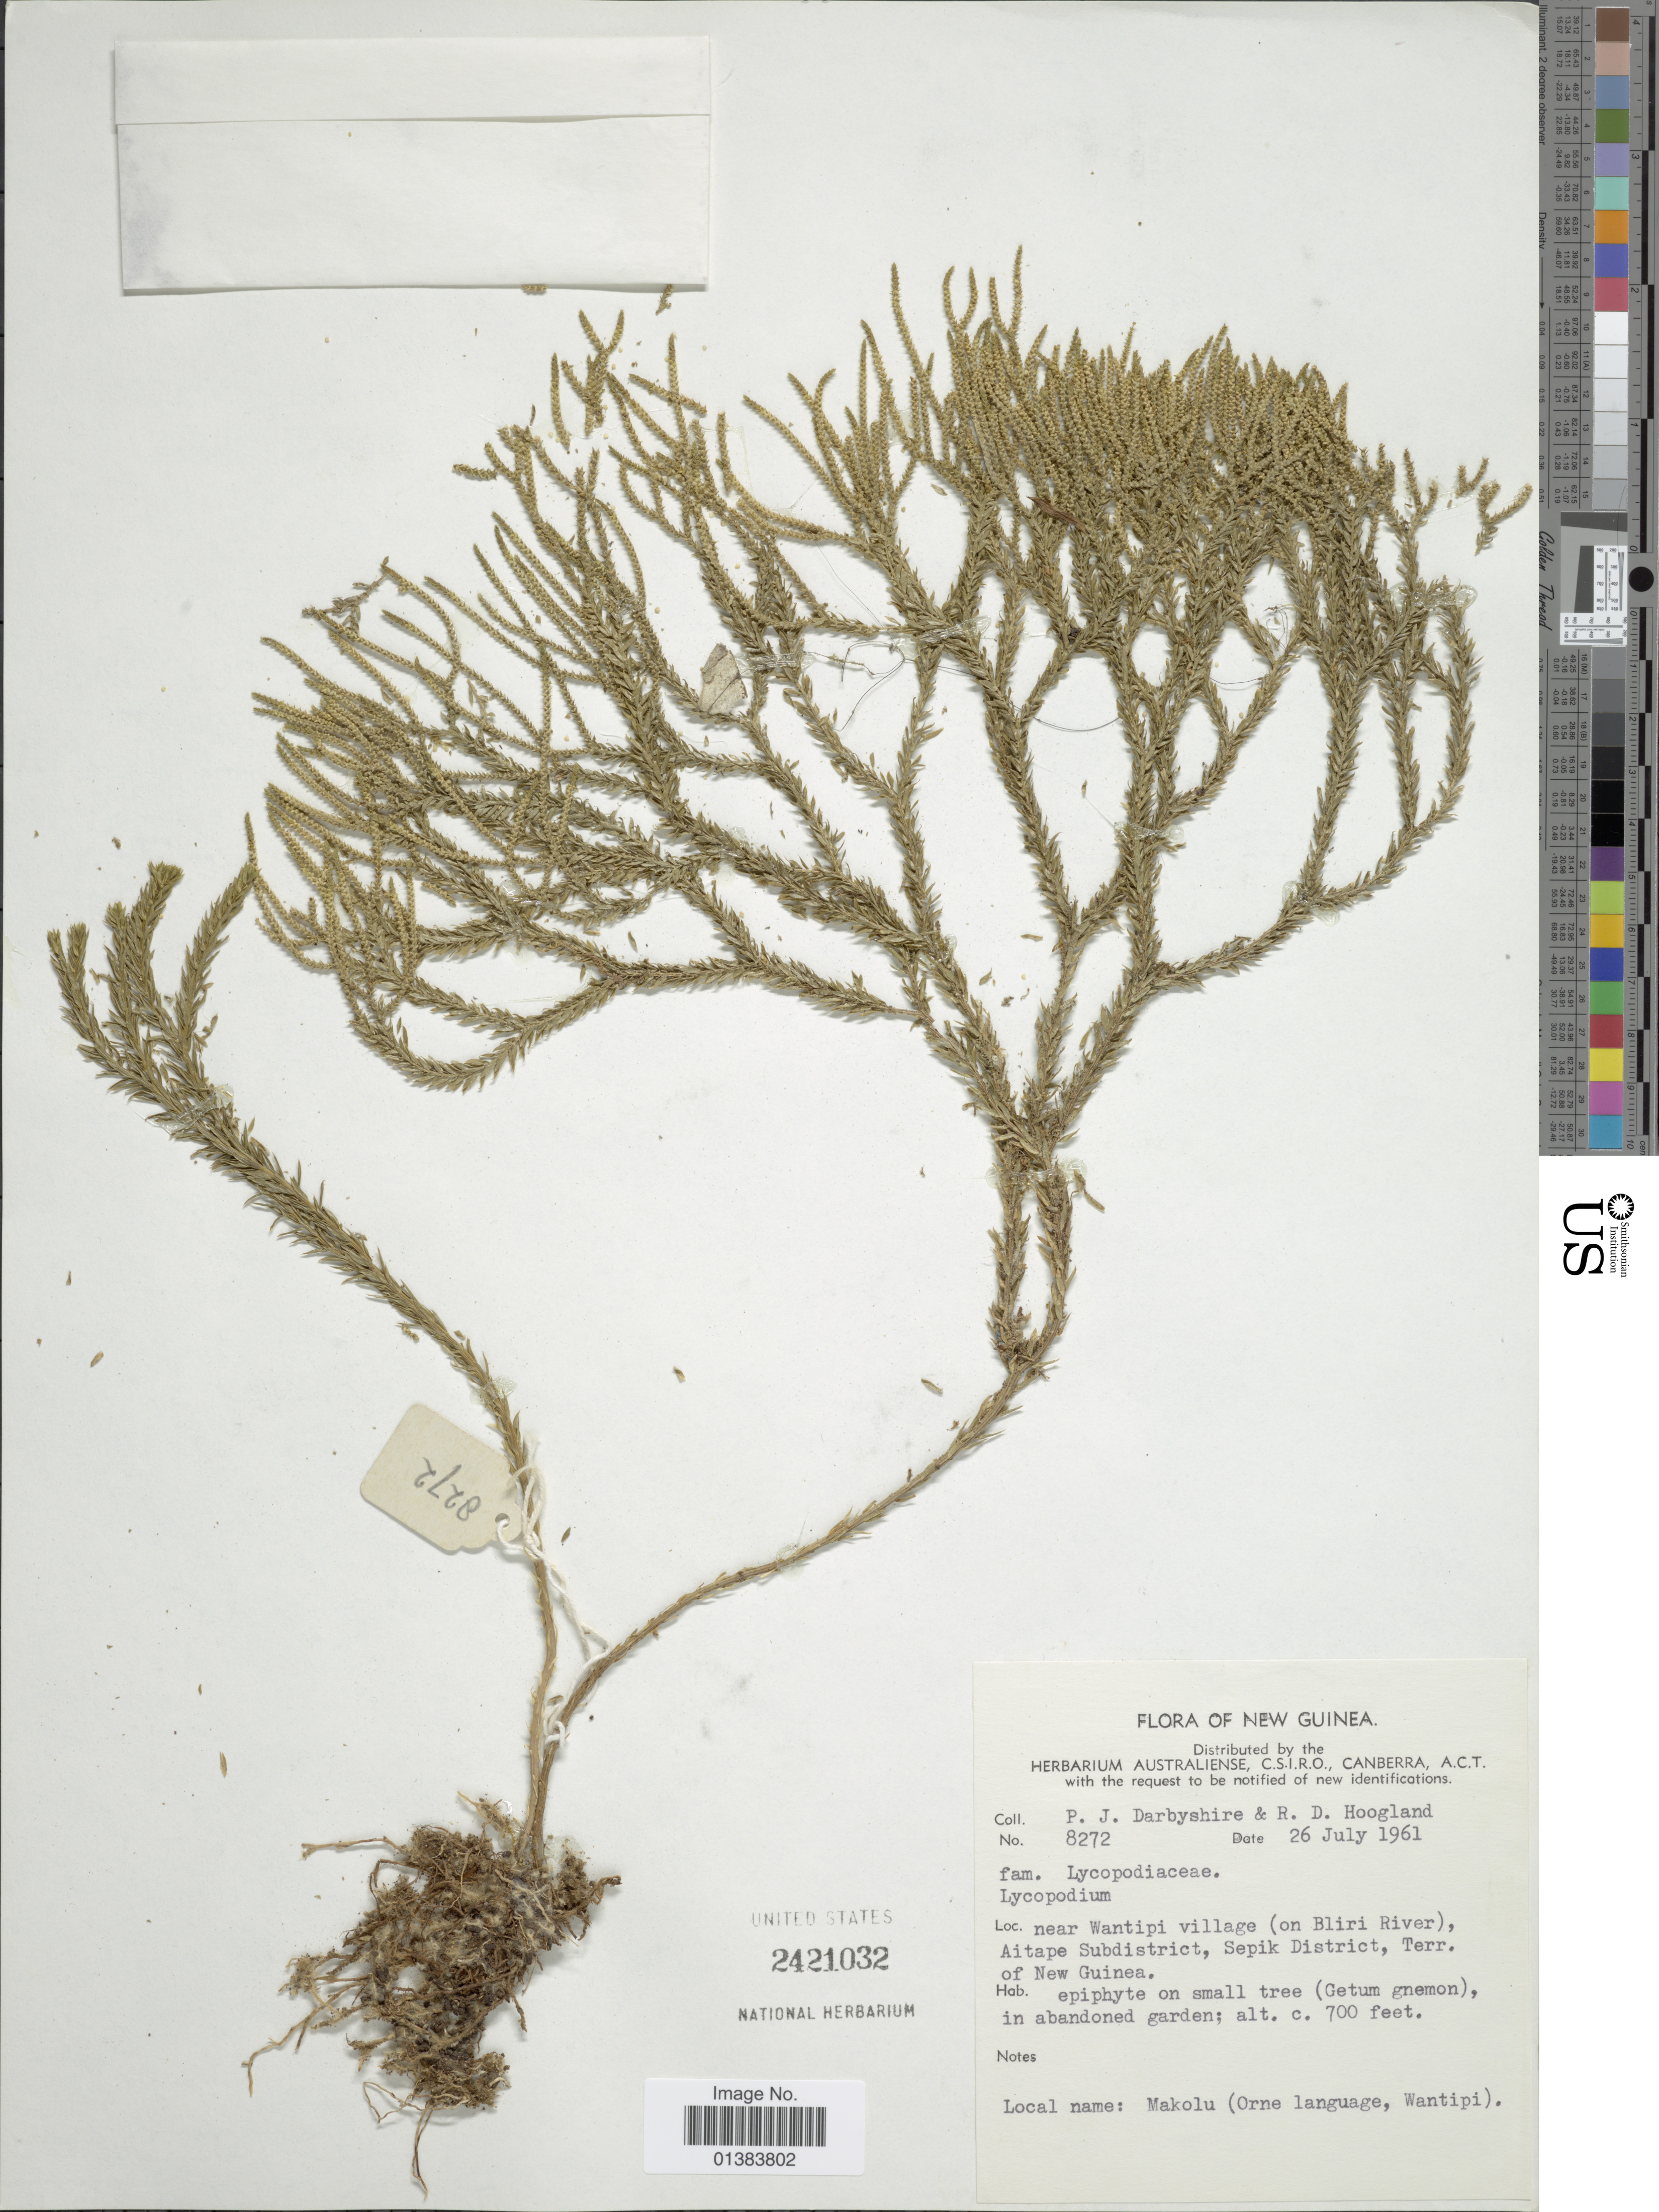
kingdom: Plantae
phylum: Tracheophyta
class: Lycopodiopsida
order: Lycopodiales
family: Lycopodiaceae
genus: Phlegmariurus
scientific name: Phlegmariurus flagellaceus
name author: (Kuhn) A. R. Field & Bostock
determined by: Field, A. R.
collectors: P. Darbyshire & R. D. Hoogland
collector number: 8272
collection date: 1961-07-26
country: Papua New Guinea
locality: New Guinea, near Wantipi village (on Bliri River), Aitape Subdistrict, Sepik District, Terr. of New Guinea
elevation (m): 213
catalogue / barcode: US 2421032